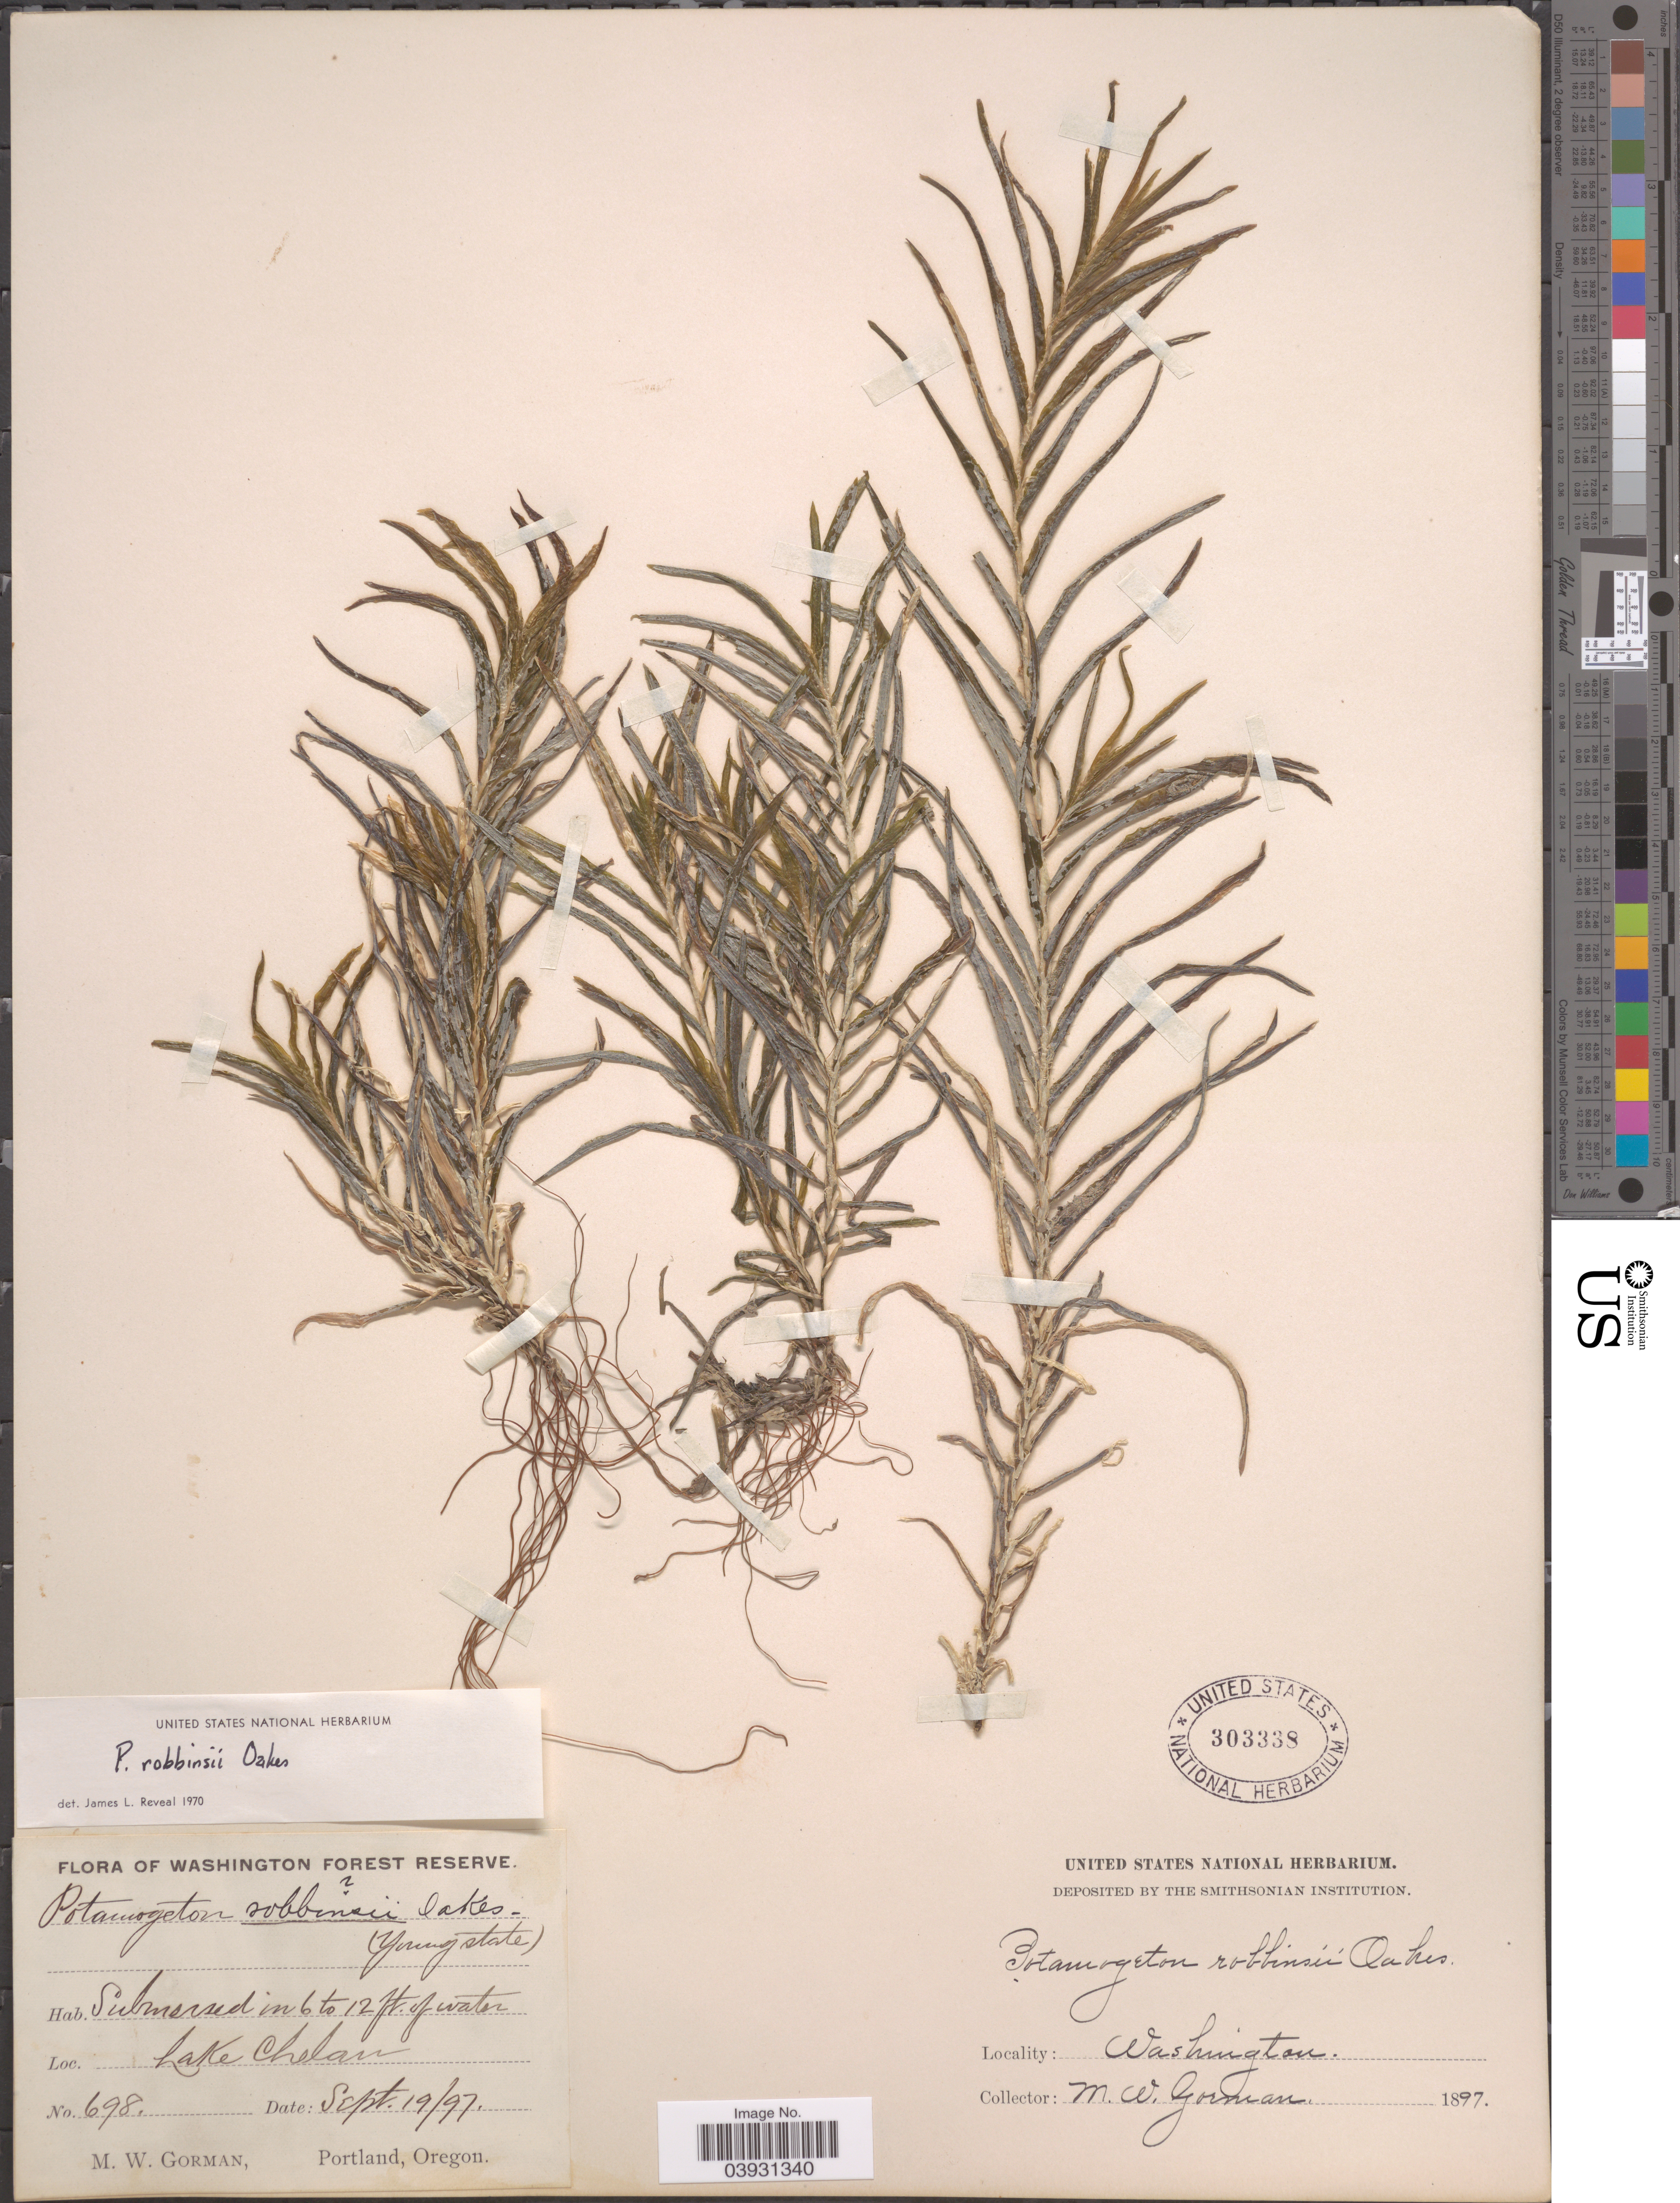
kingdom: Plantae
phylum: Tracheophyta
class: Liliopsida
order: Alismatales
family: Potamogetonaceae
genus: Potamogeton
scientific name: Potamogeton robbinsii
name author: Oakes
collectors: M. W. Gorman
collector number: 698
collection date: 1897-09-19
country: United States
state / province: Washington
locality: Forest Reserve. Lake Chelan.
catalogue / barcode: US 303338